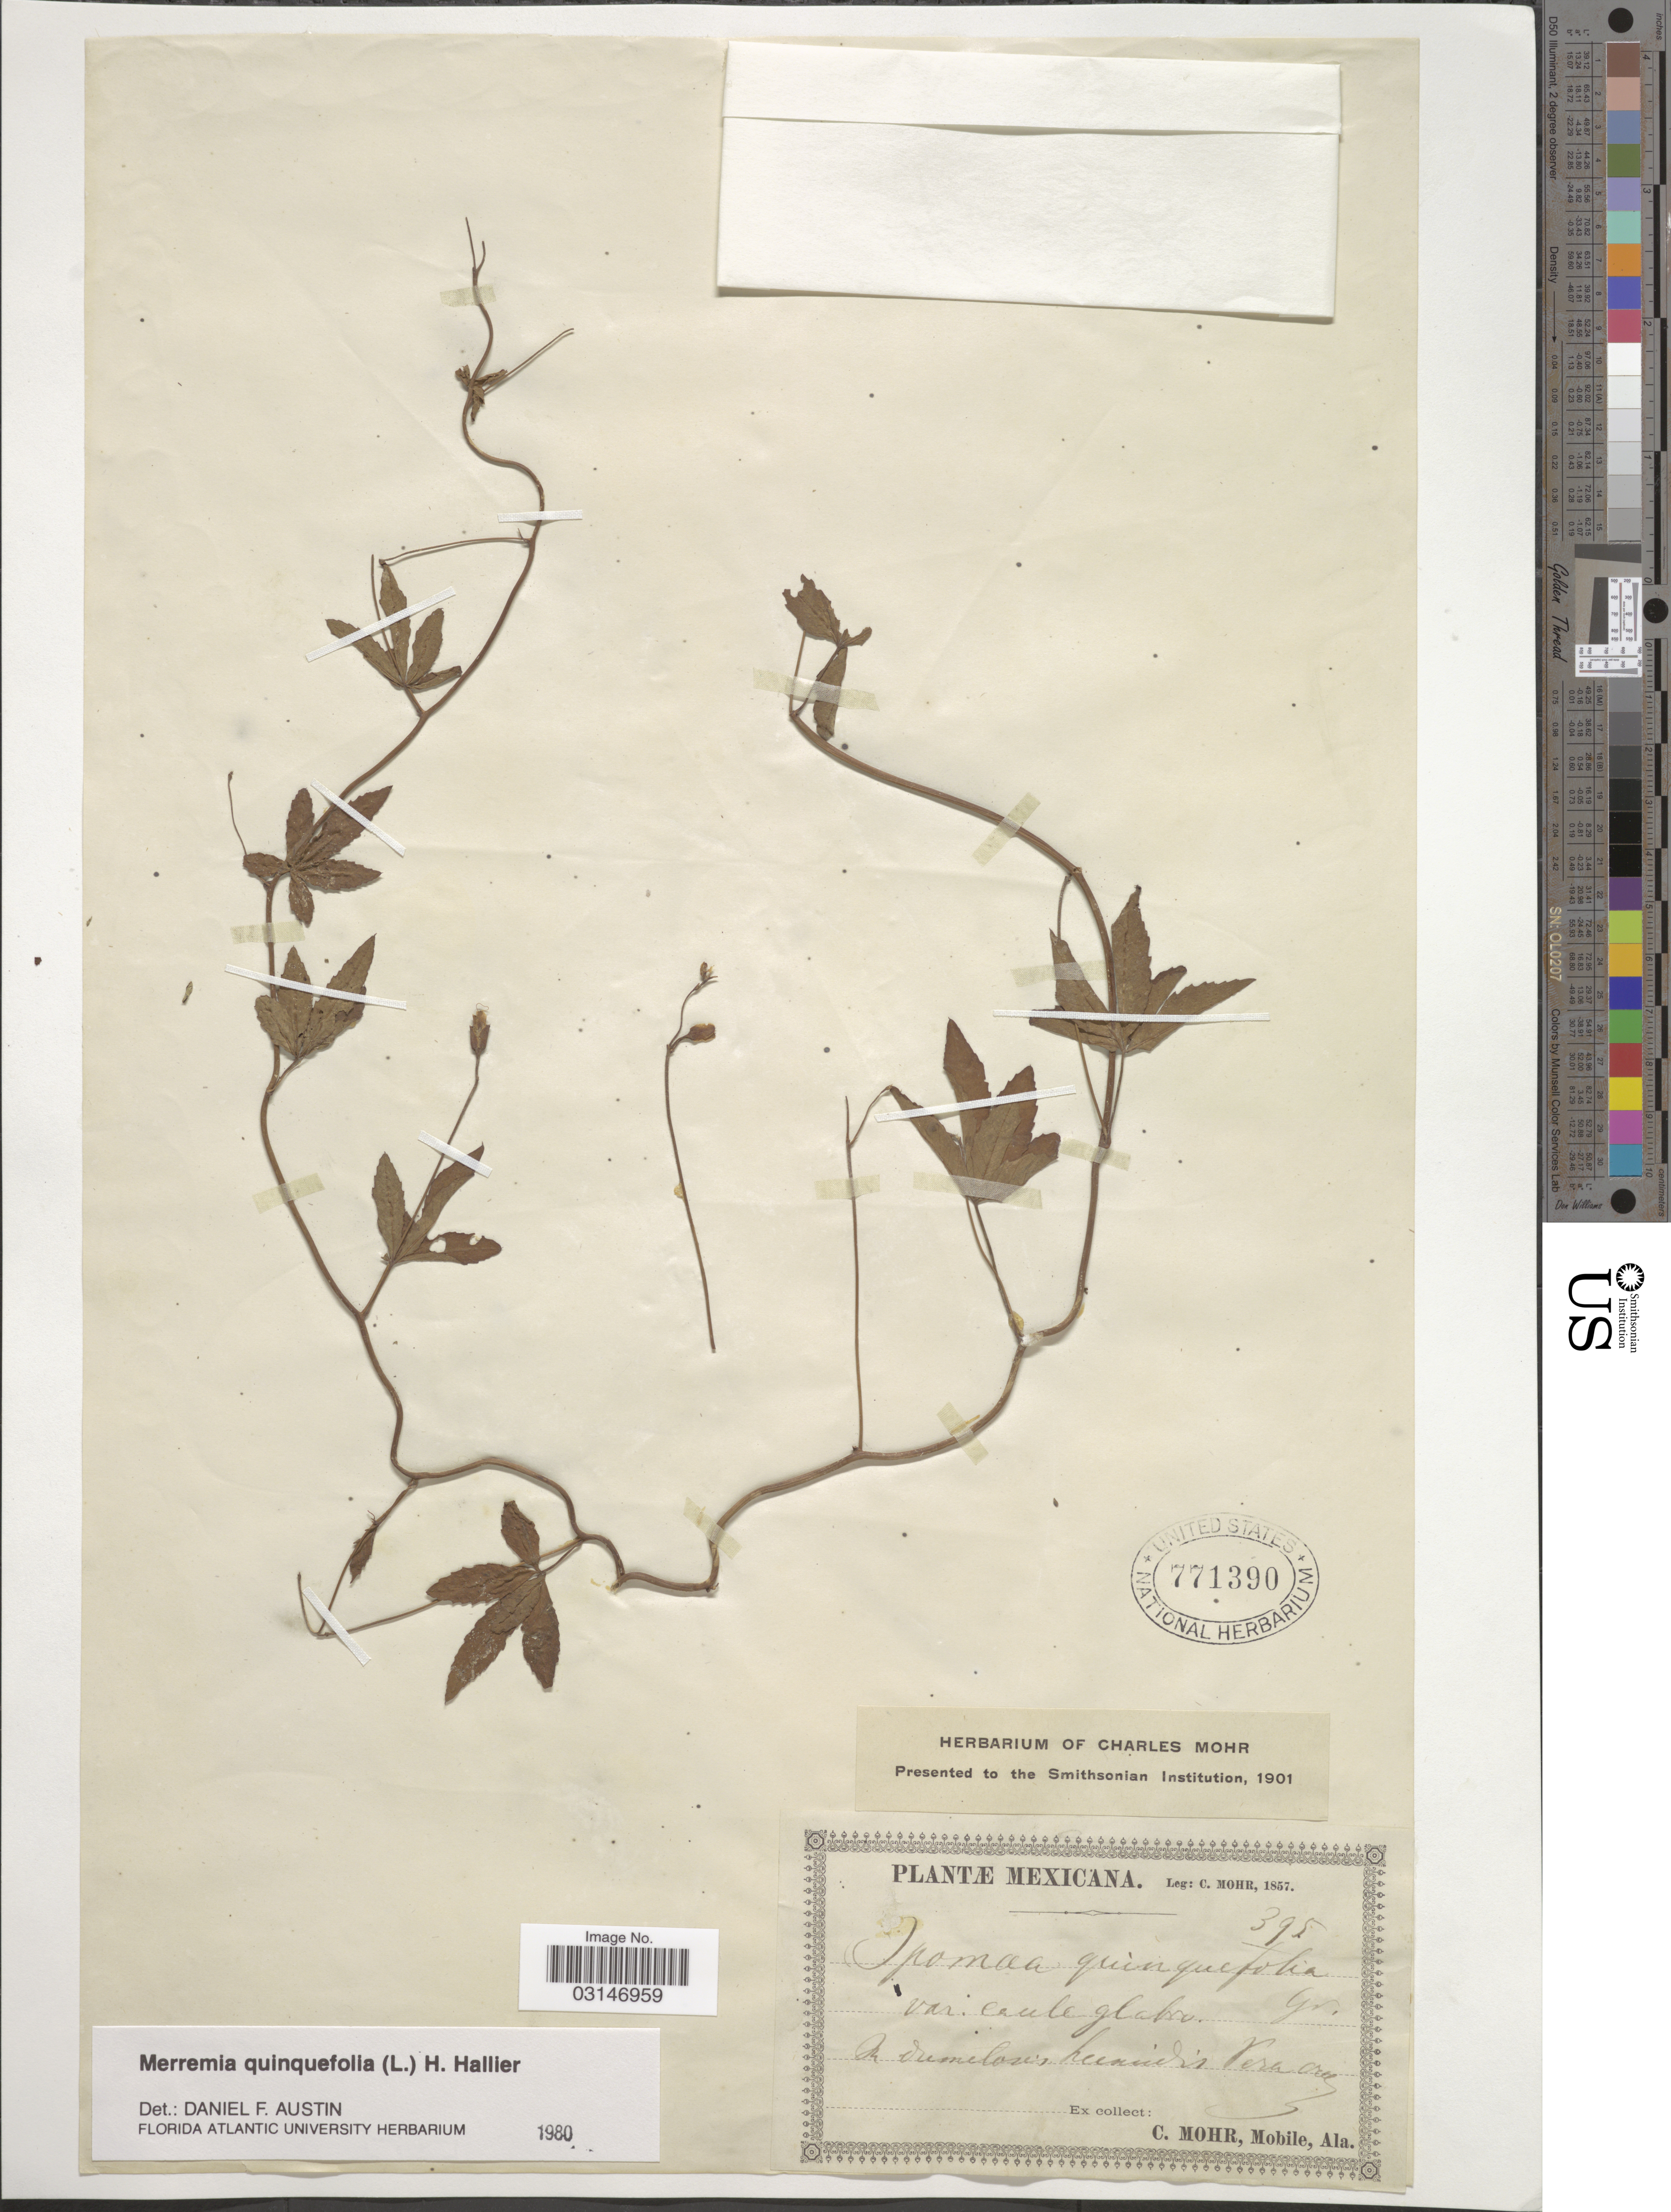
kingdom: Plantae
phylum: Tracheophyta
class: Magnoliopsida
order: Solanales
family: Convolvulaceae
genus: Distimake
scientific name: Distimake quinquefolius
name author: (L.) A. R. Simões & Staples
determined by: Strong, Mark T., (BOT), Smithsonian Institution - National Museum of Natural History (UNITED STATES)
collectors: Mohr, C. T. (herbarium)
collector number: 395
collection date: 1857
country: Mexico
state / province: Veracruz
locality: In dumetosis, humidis Vera Cruz.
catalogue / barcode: US 771390